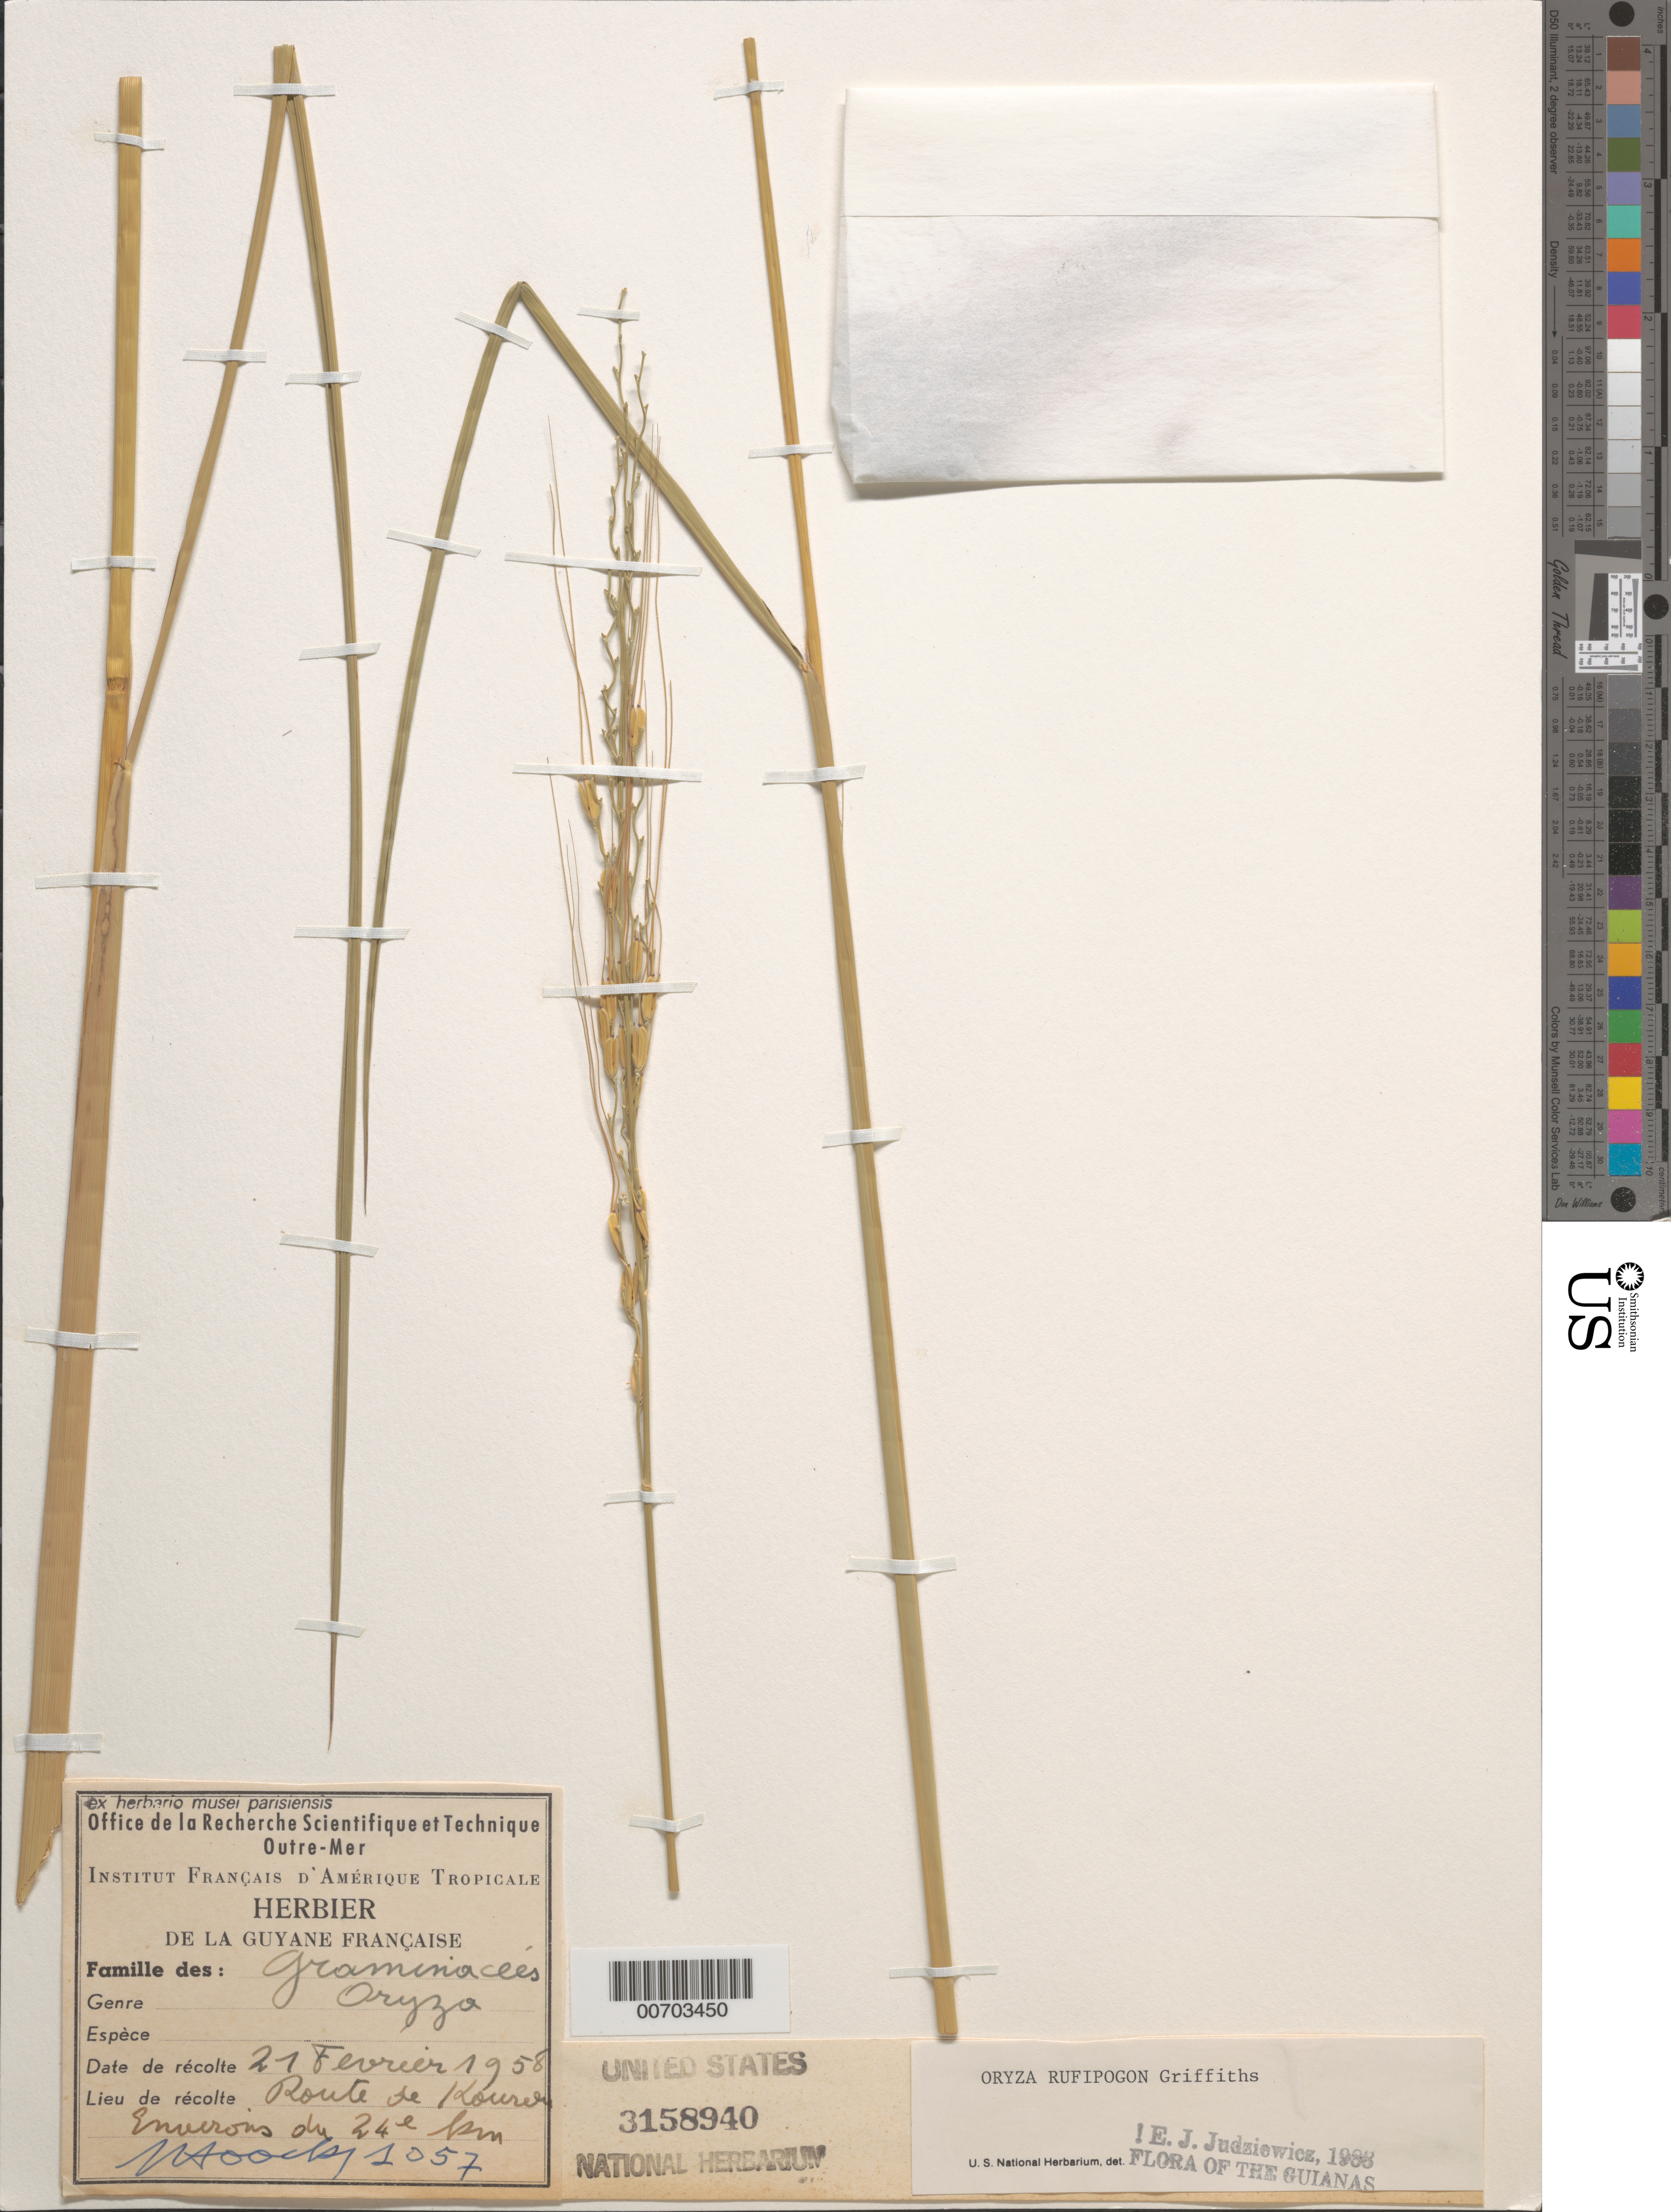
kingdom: Plantae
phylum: Tracheophyta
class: Liliopsida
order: Poales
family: Poaceae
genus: Oryza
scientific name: Oryza rufipogon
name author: Griffith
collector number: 1057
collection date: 1958-02-21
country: French Guiana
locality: Route de Kourou. Environs de 24e km.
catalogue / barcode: US 3158940